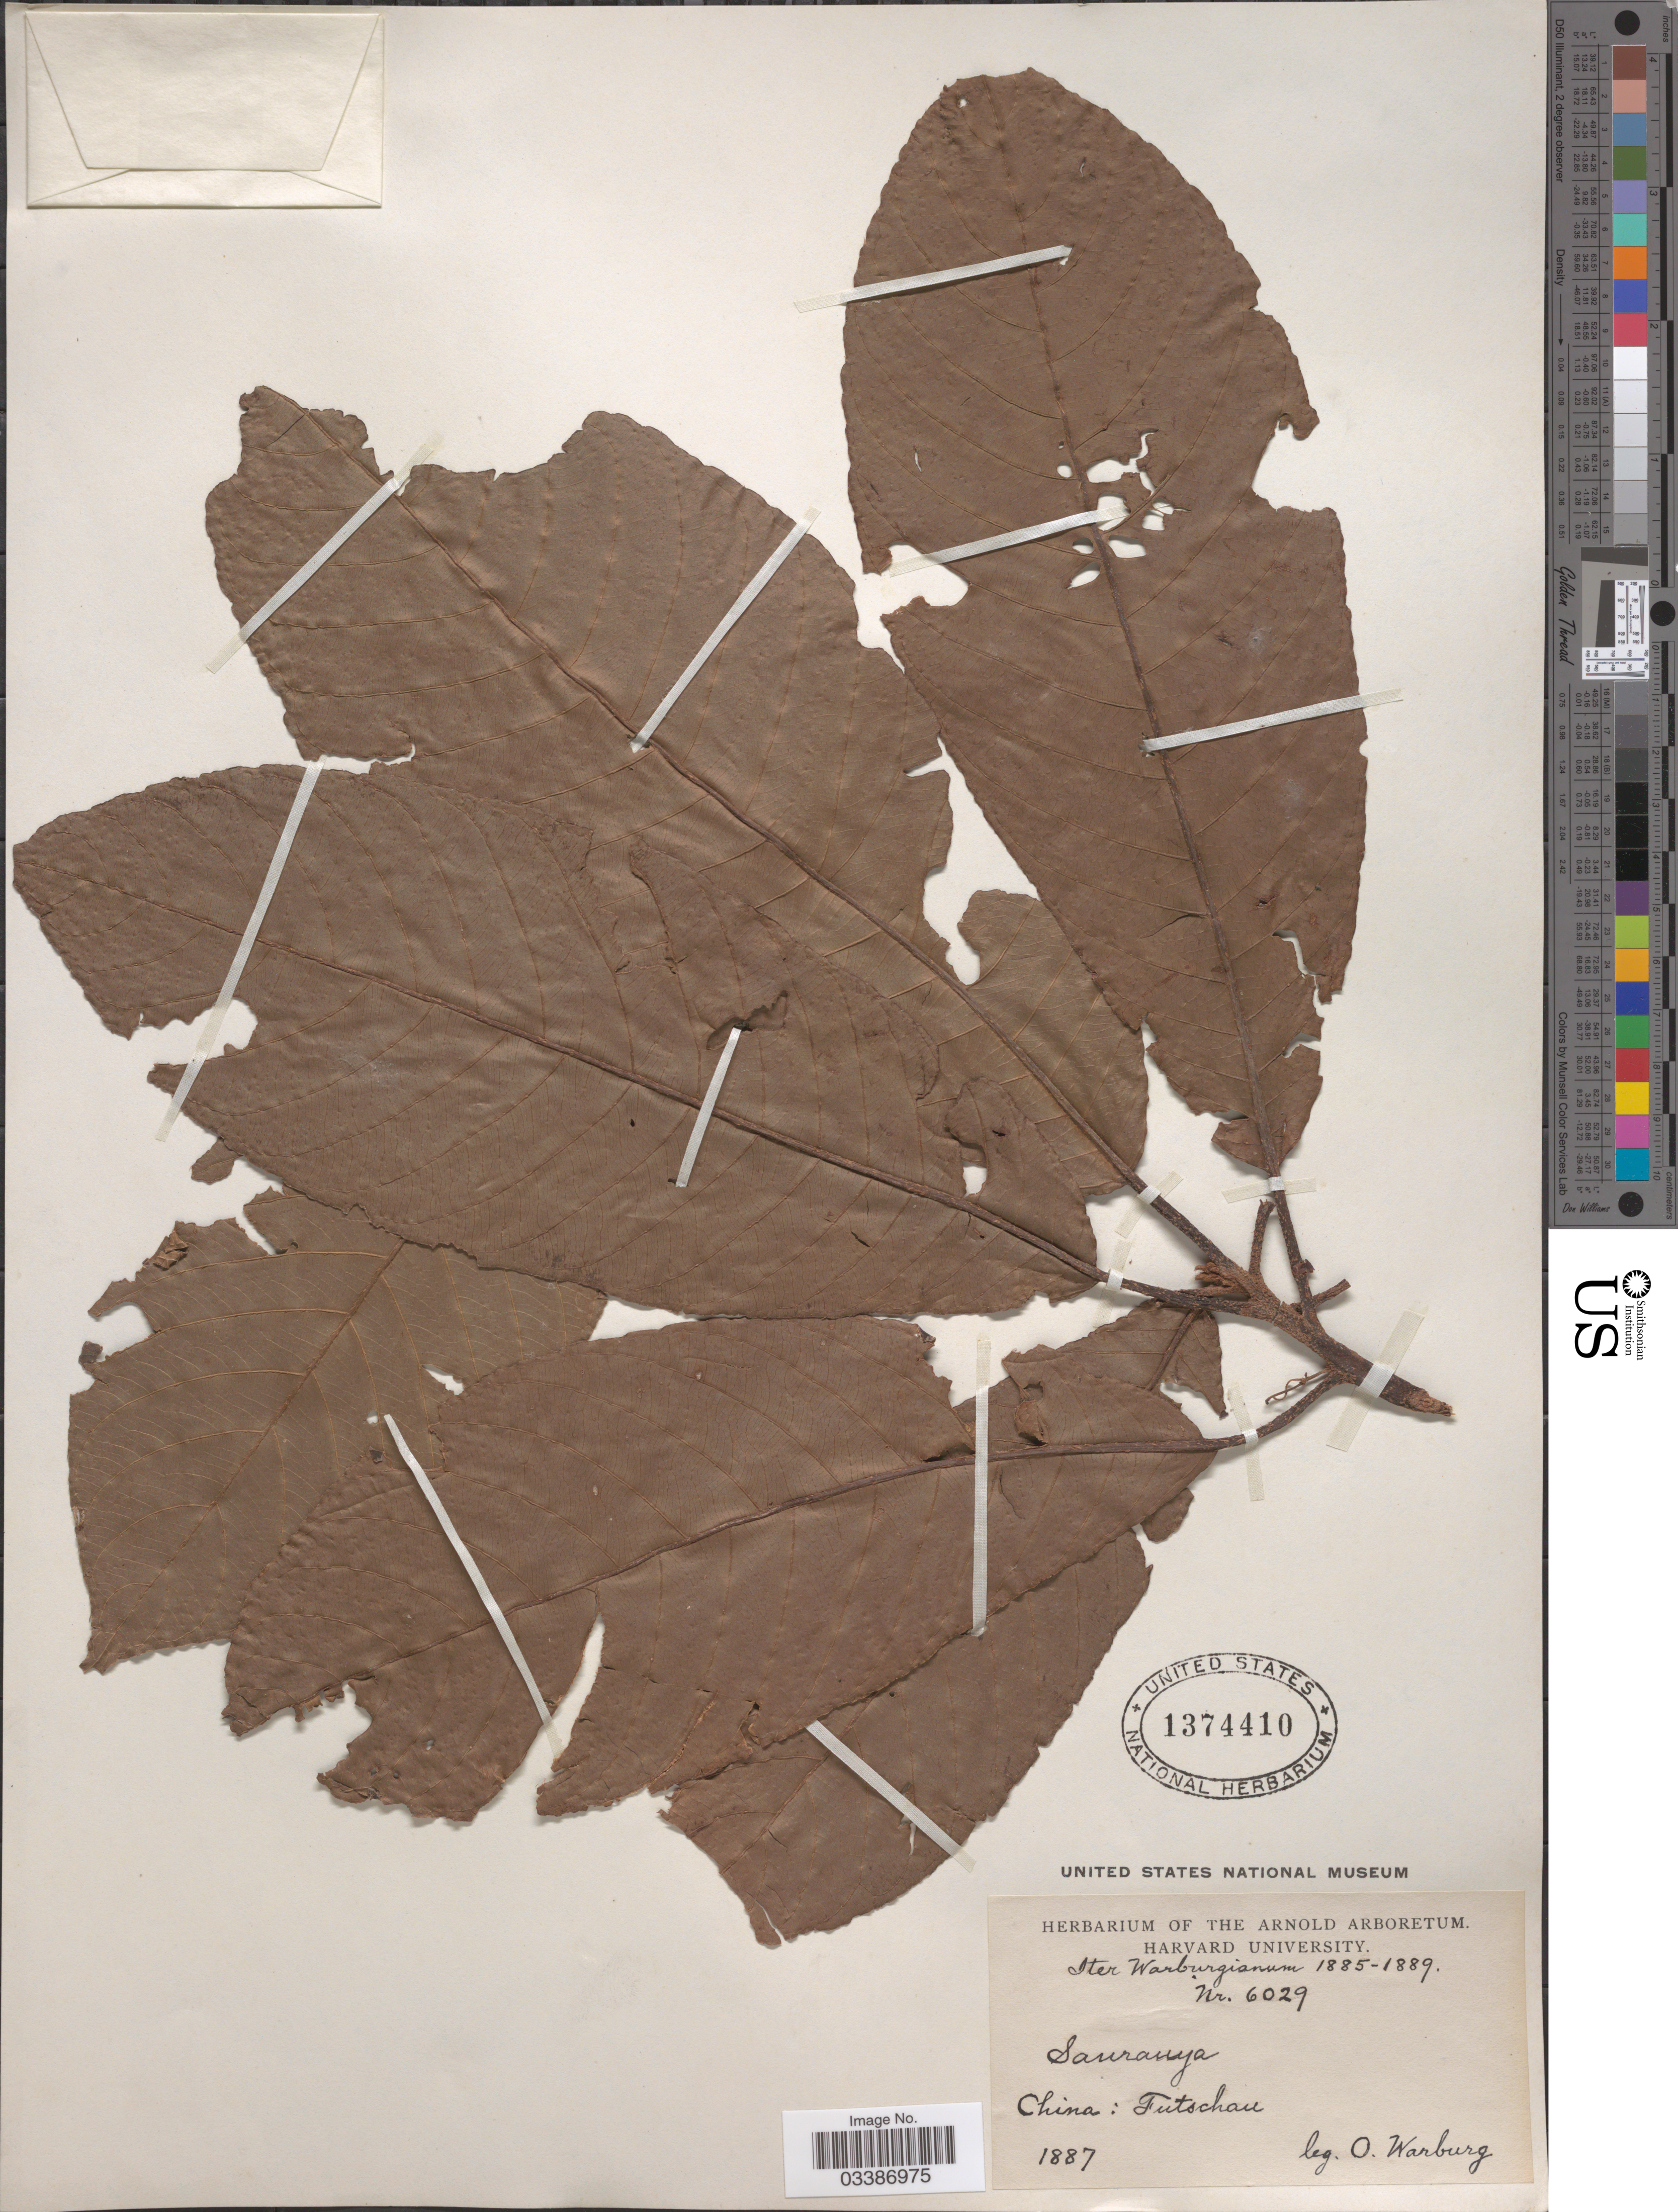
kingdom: Plantae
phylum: Tracheophyta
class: Magnoliopsida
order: Ericales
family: Actinidiaceae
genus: Saurauia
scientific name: Saurauia sp.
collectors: O. Warburg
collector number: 6029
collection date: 1887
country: China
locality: Saurauya. Futschau.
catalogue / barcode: US 1374410